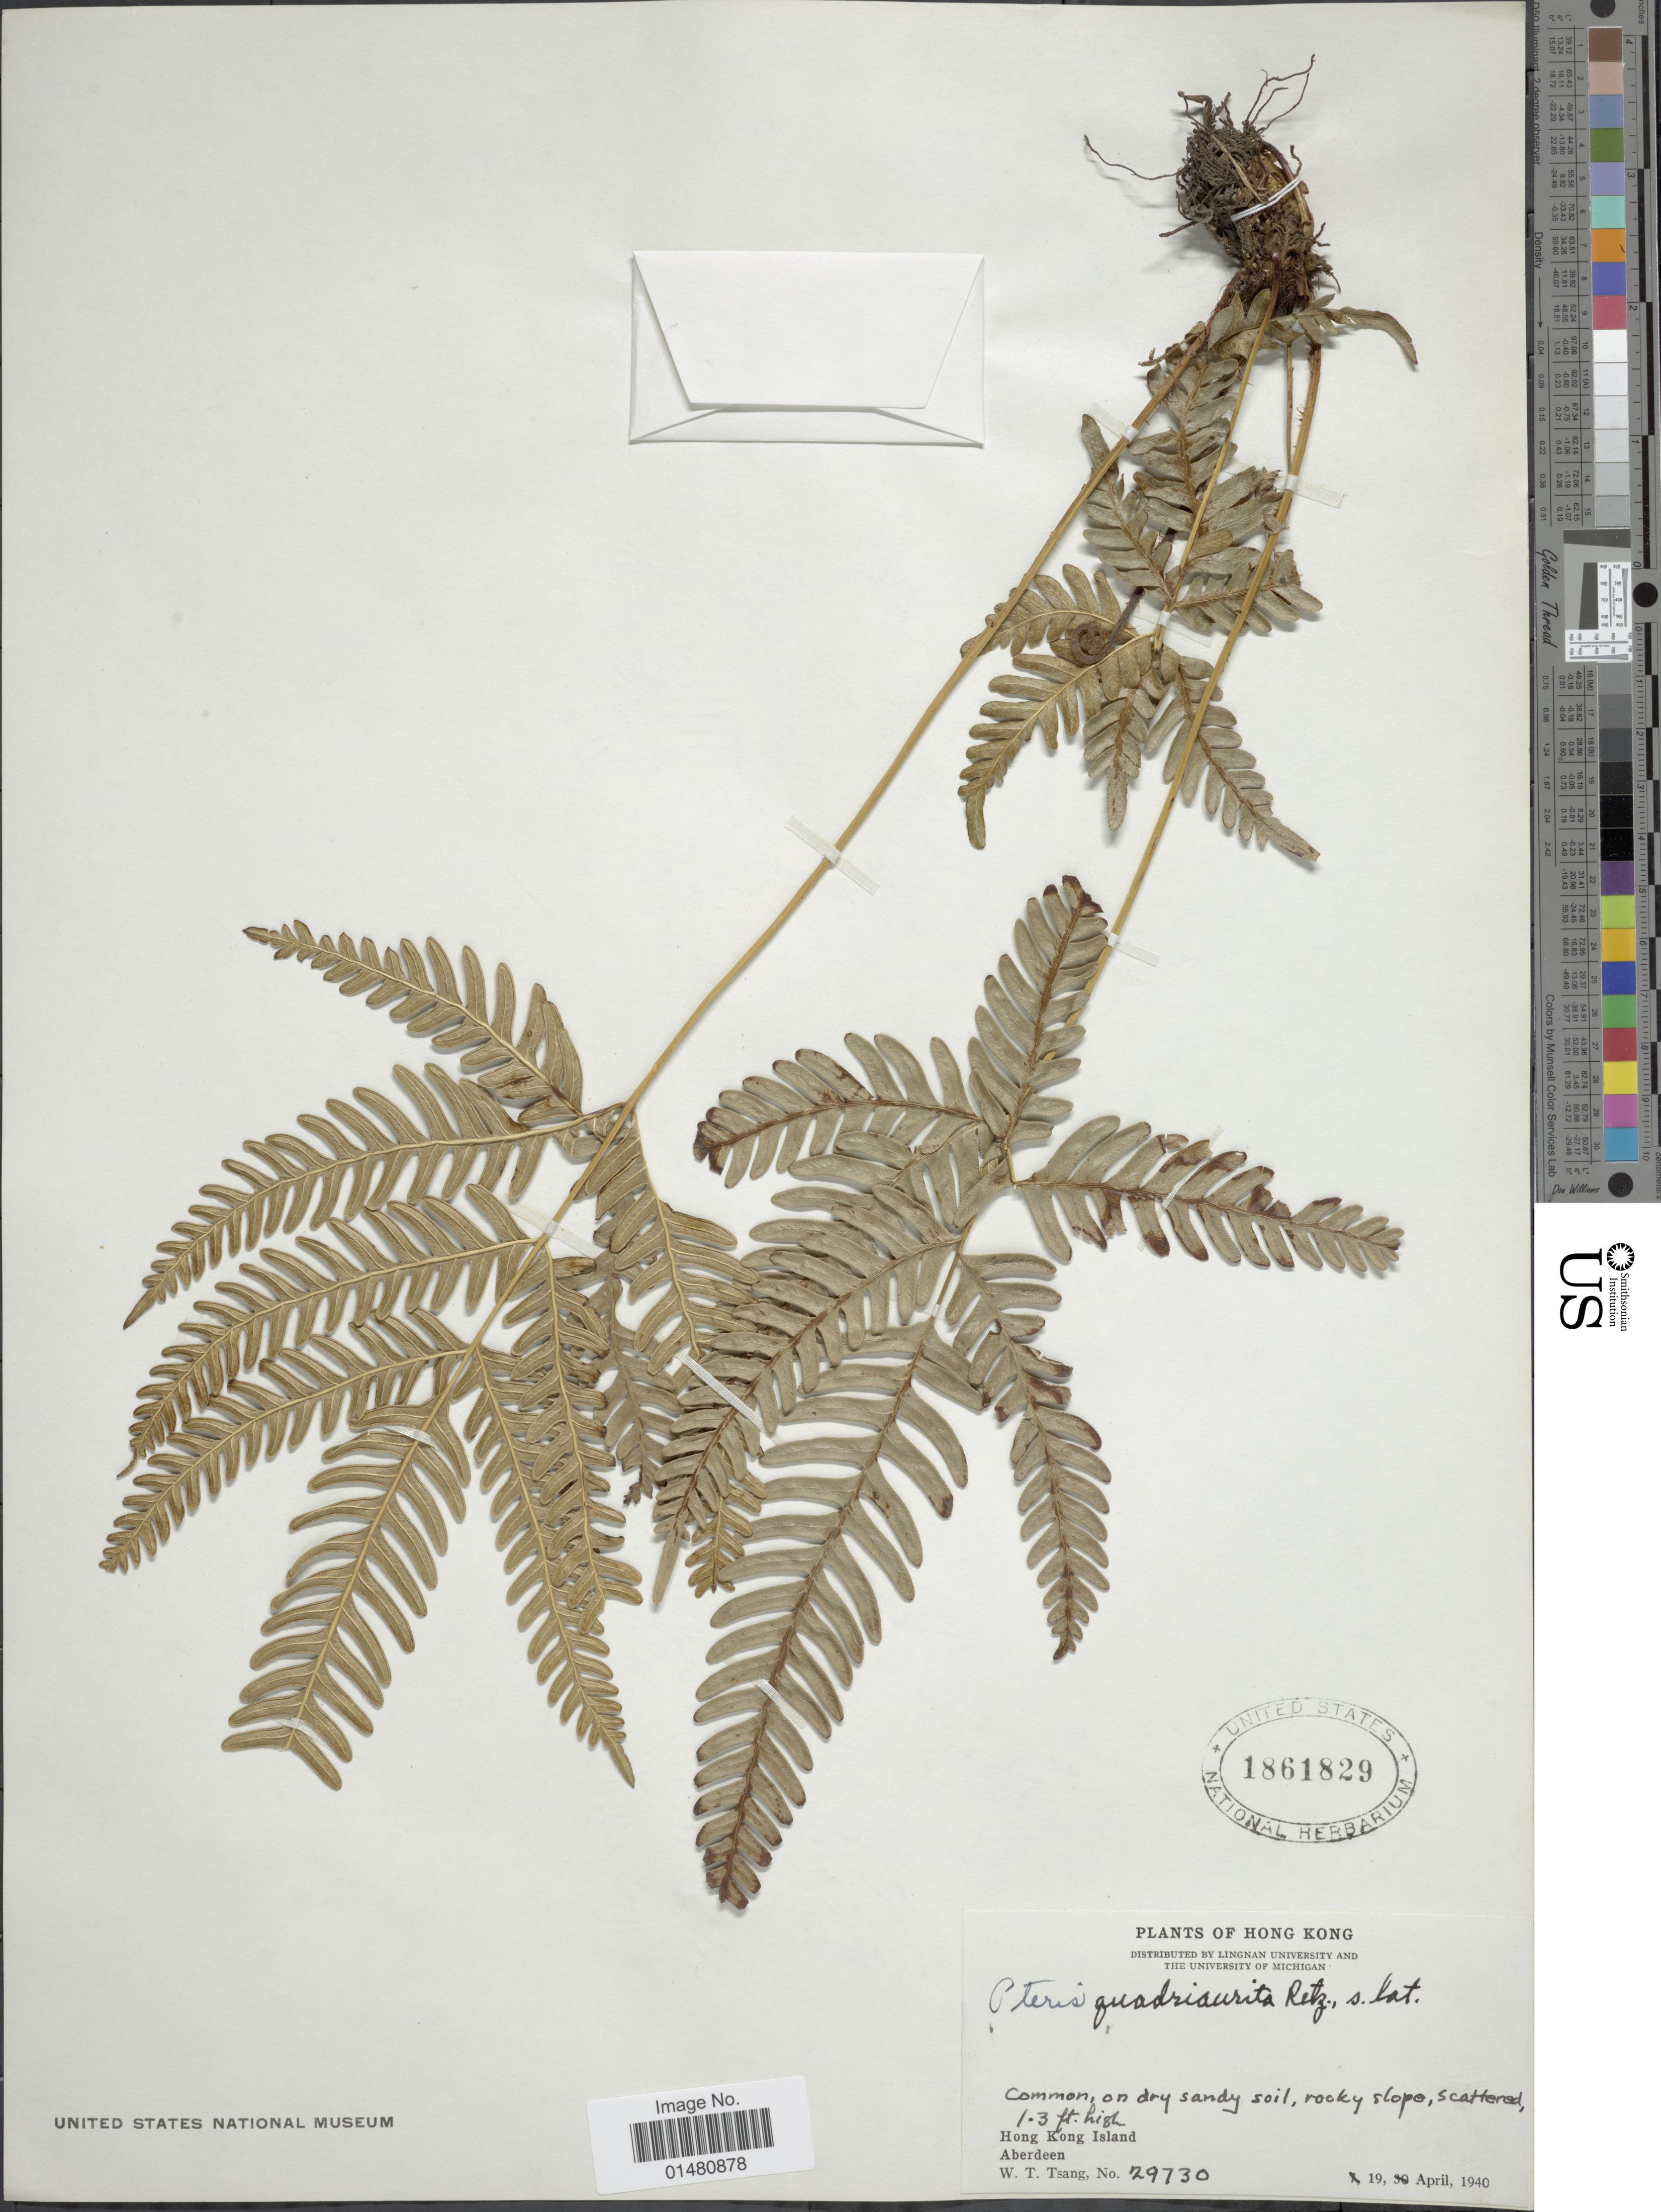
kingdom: Plantae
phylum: Tracheophyta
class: Polypodiopsida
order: Polypodiales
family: Pteridaceae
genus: Pteris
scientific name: Pteris quadriaurita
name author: Retz.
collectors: W. T. Tsang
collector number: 29730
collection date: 1940-04-19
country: China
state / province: Hong Kong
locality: Hong Kong Island, Aberdeen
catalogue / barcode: US 1861829